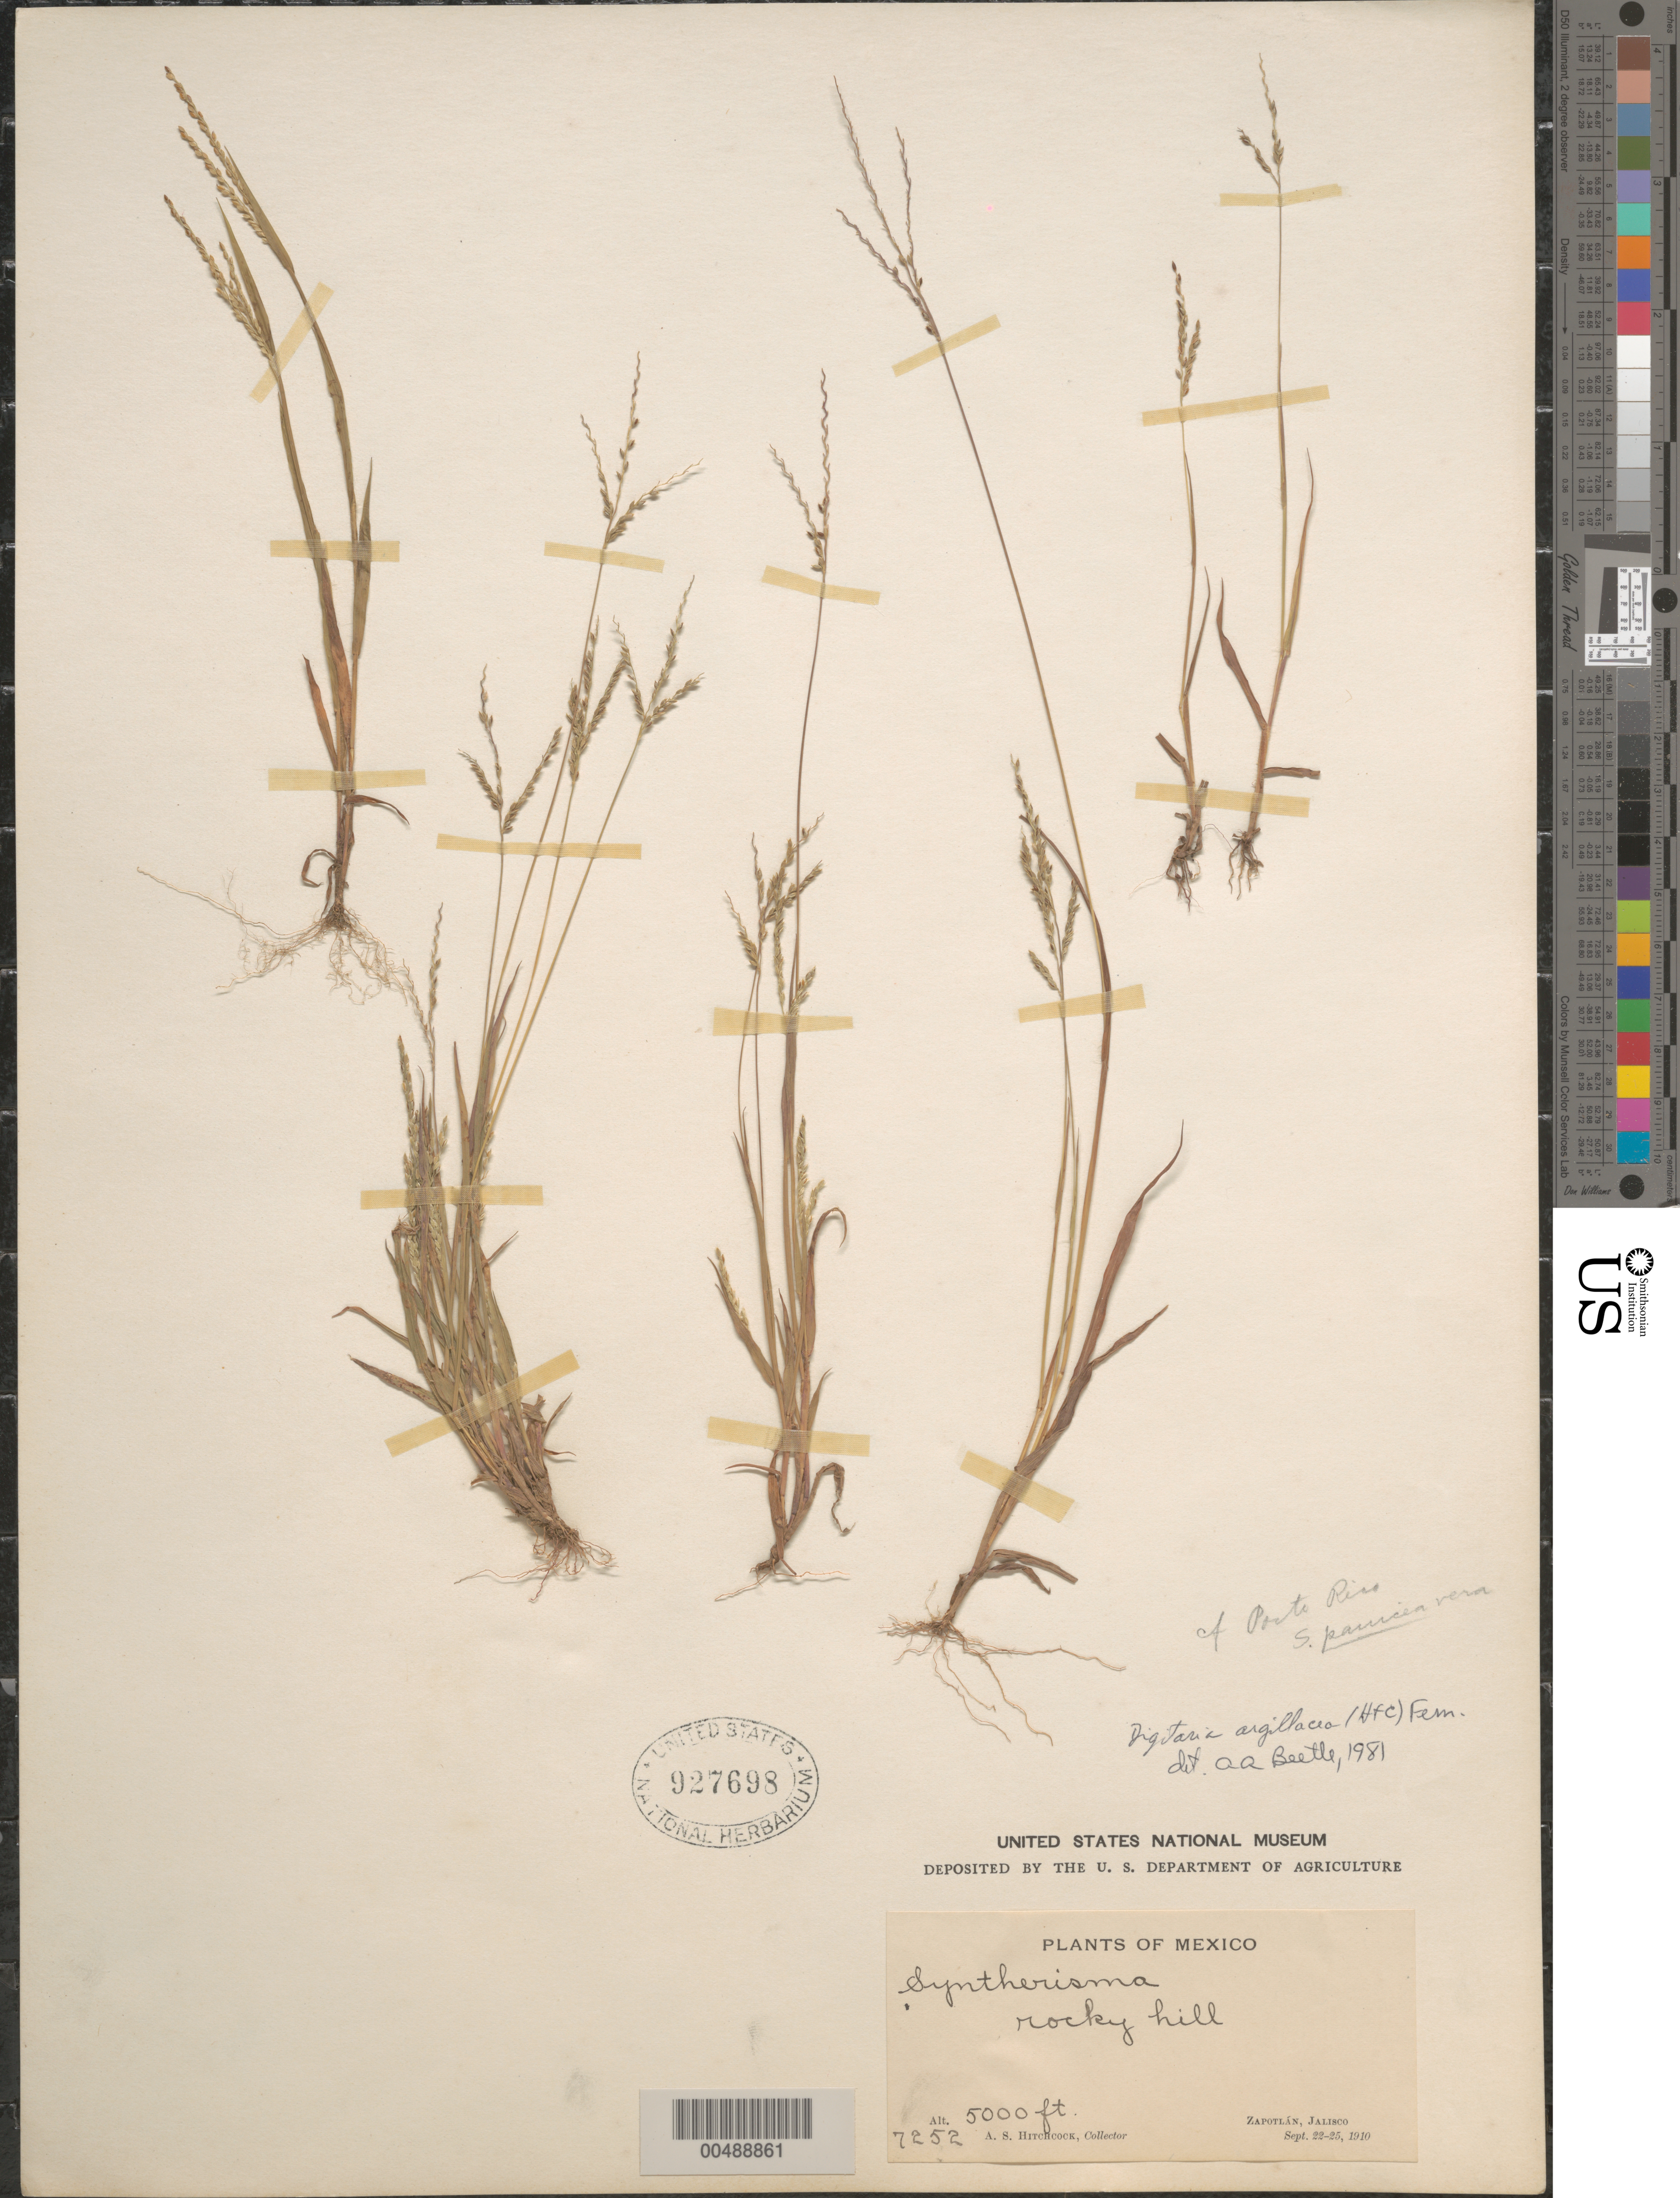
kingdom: Plantae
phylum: Tracheophyta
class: Liliopsida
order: Poales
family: Poaceae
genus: Digitaria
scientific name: Digitaria argillacea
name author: (Hitchc. & Chase) Fernald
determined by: Beetle, Alan A.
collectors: A. S. Hitchcock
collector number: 7252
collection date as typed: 22 Sep 1910 to 25 Sep 1910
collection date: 1910-09-22/1910-09-25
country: Mexico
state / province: Jalisco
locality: Zapotlán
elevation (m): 1524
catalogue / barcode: US 927698